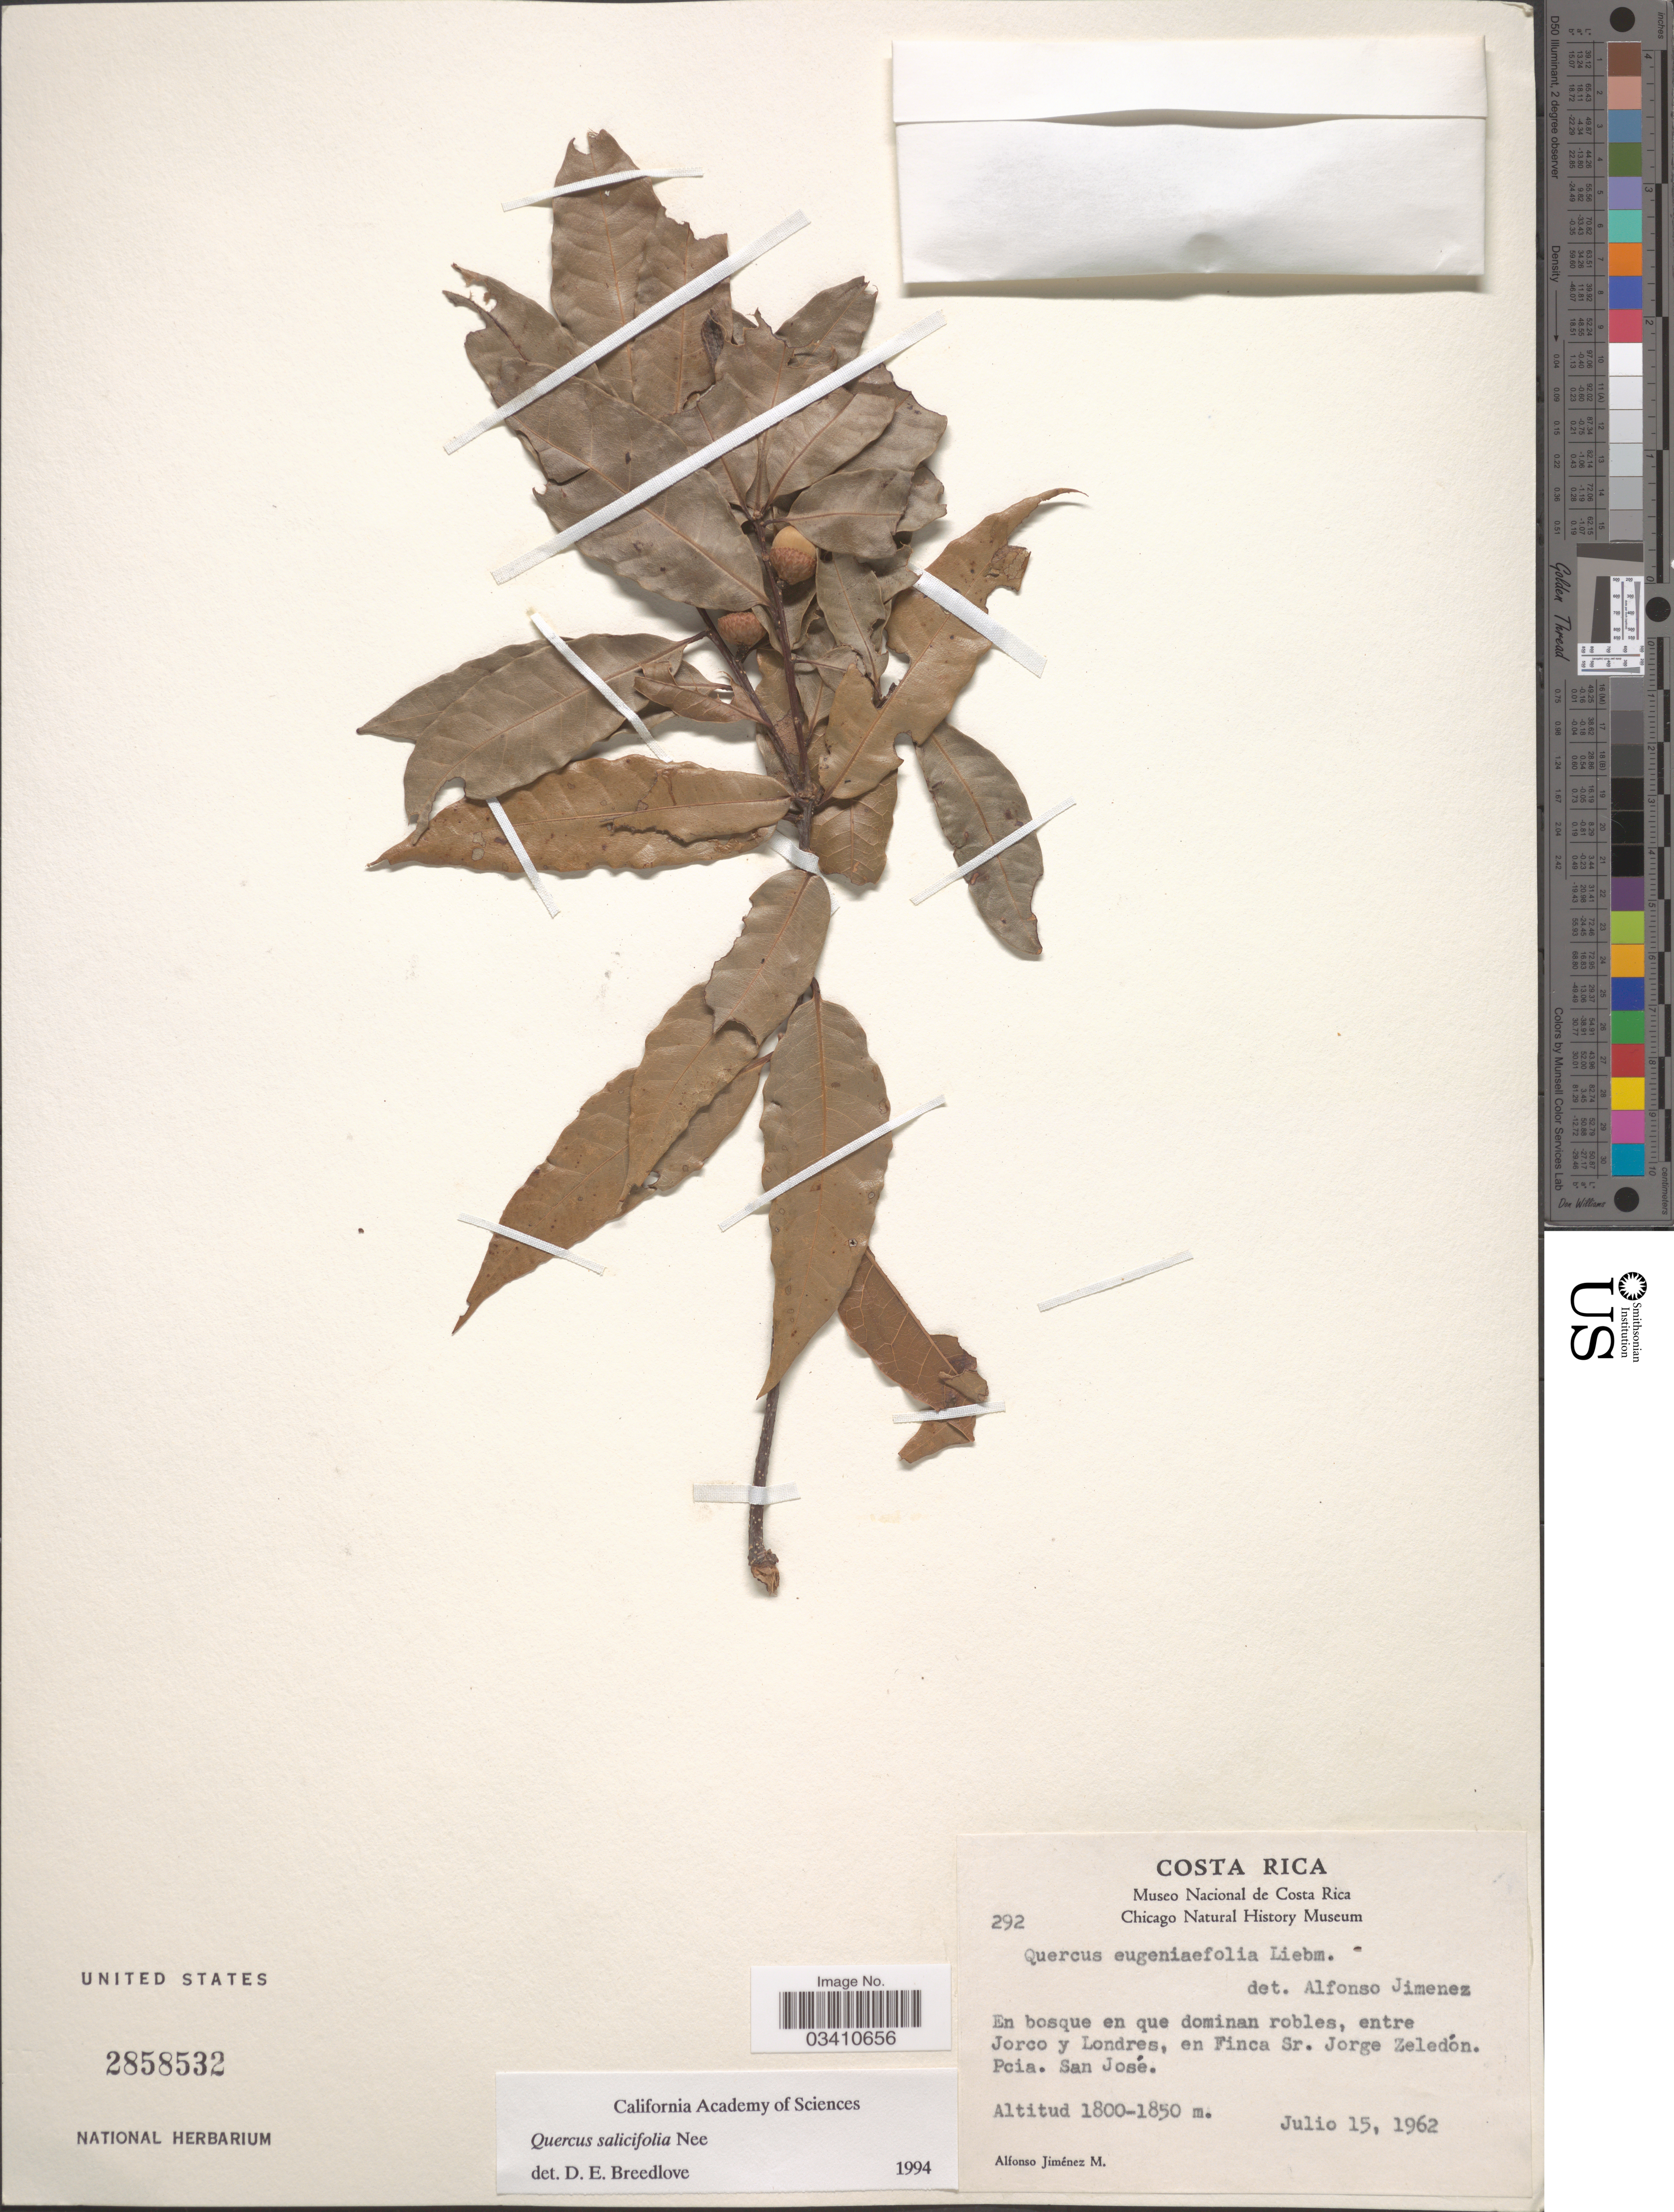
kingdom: Plantae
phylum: Tracheophyta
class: Magnoliopsida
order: Fagales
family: Fagaceae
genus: Quercus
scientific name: Quercus salicifolia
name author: Née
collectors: A. Jimenez M.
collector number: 292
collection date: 1962-07-15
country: Costa Rica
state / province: San José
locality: Entre Jorco y Londres, en Finca Sr. Jorge Zeledón.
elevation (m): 1800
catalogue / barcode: US 2858532